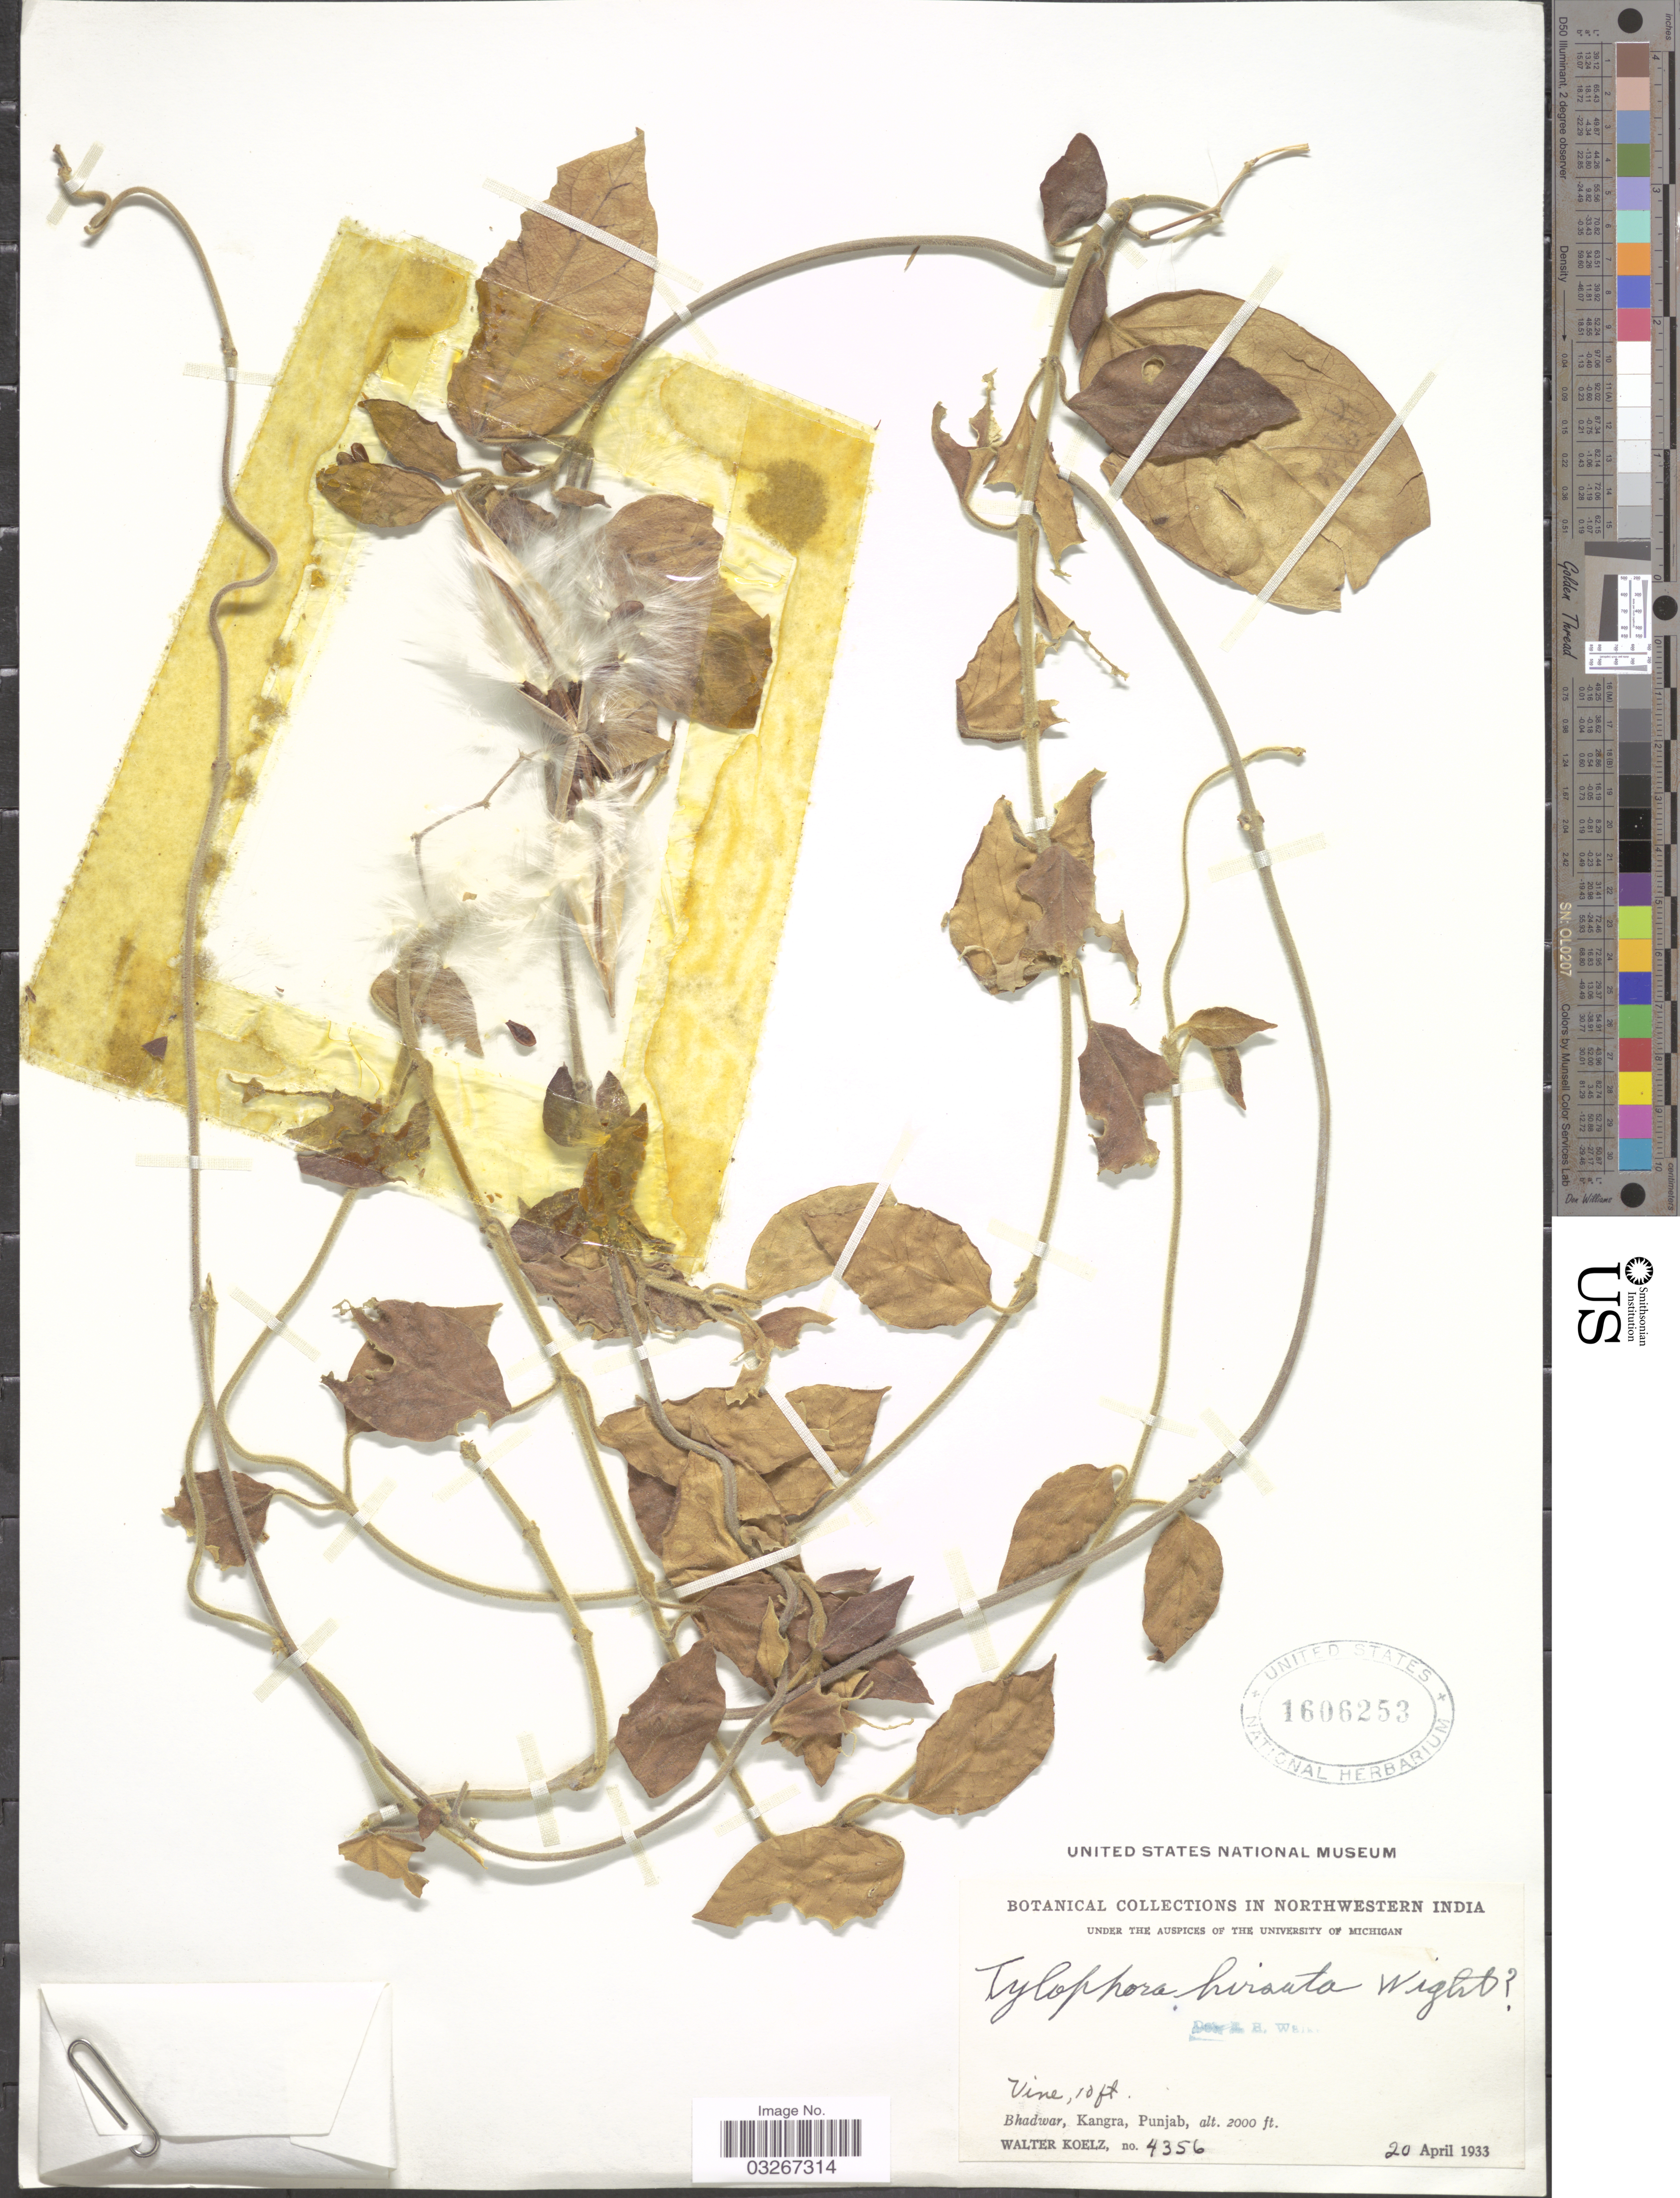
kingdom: Plantae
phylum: Tracheophyta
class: Magnoliopsida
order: Gentianales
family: Apocynaceae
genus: Tylophora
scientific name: Tylophora hirsuta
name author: (Wall.) Wight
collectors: W. N. Koelz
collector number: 4356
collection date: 1933-04-20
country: India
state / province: Punjab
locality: Northwestern India. Bhadwar, Kangra.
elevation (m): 610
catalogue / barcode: US 1606253